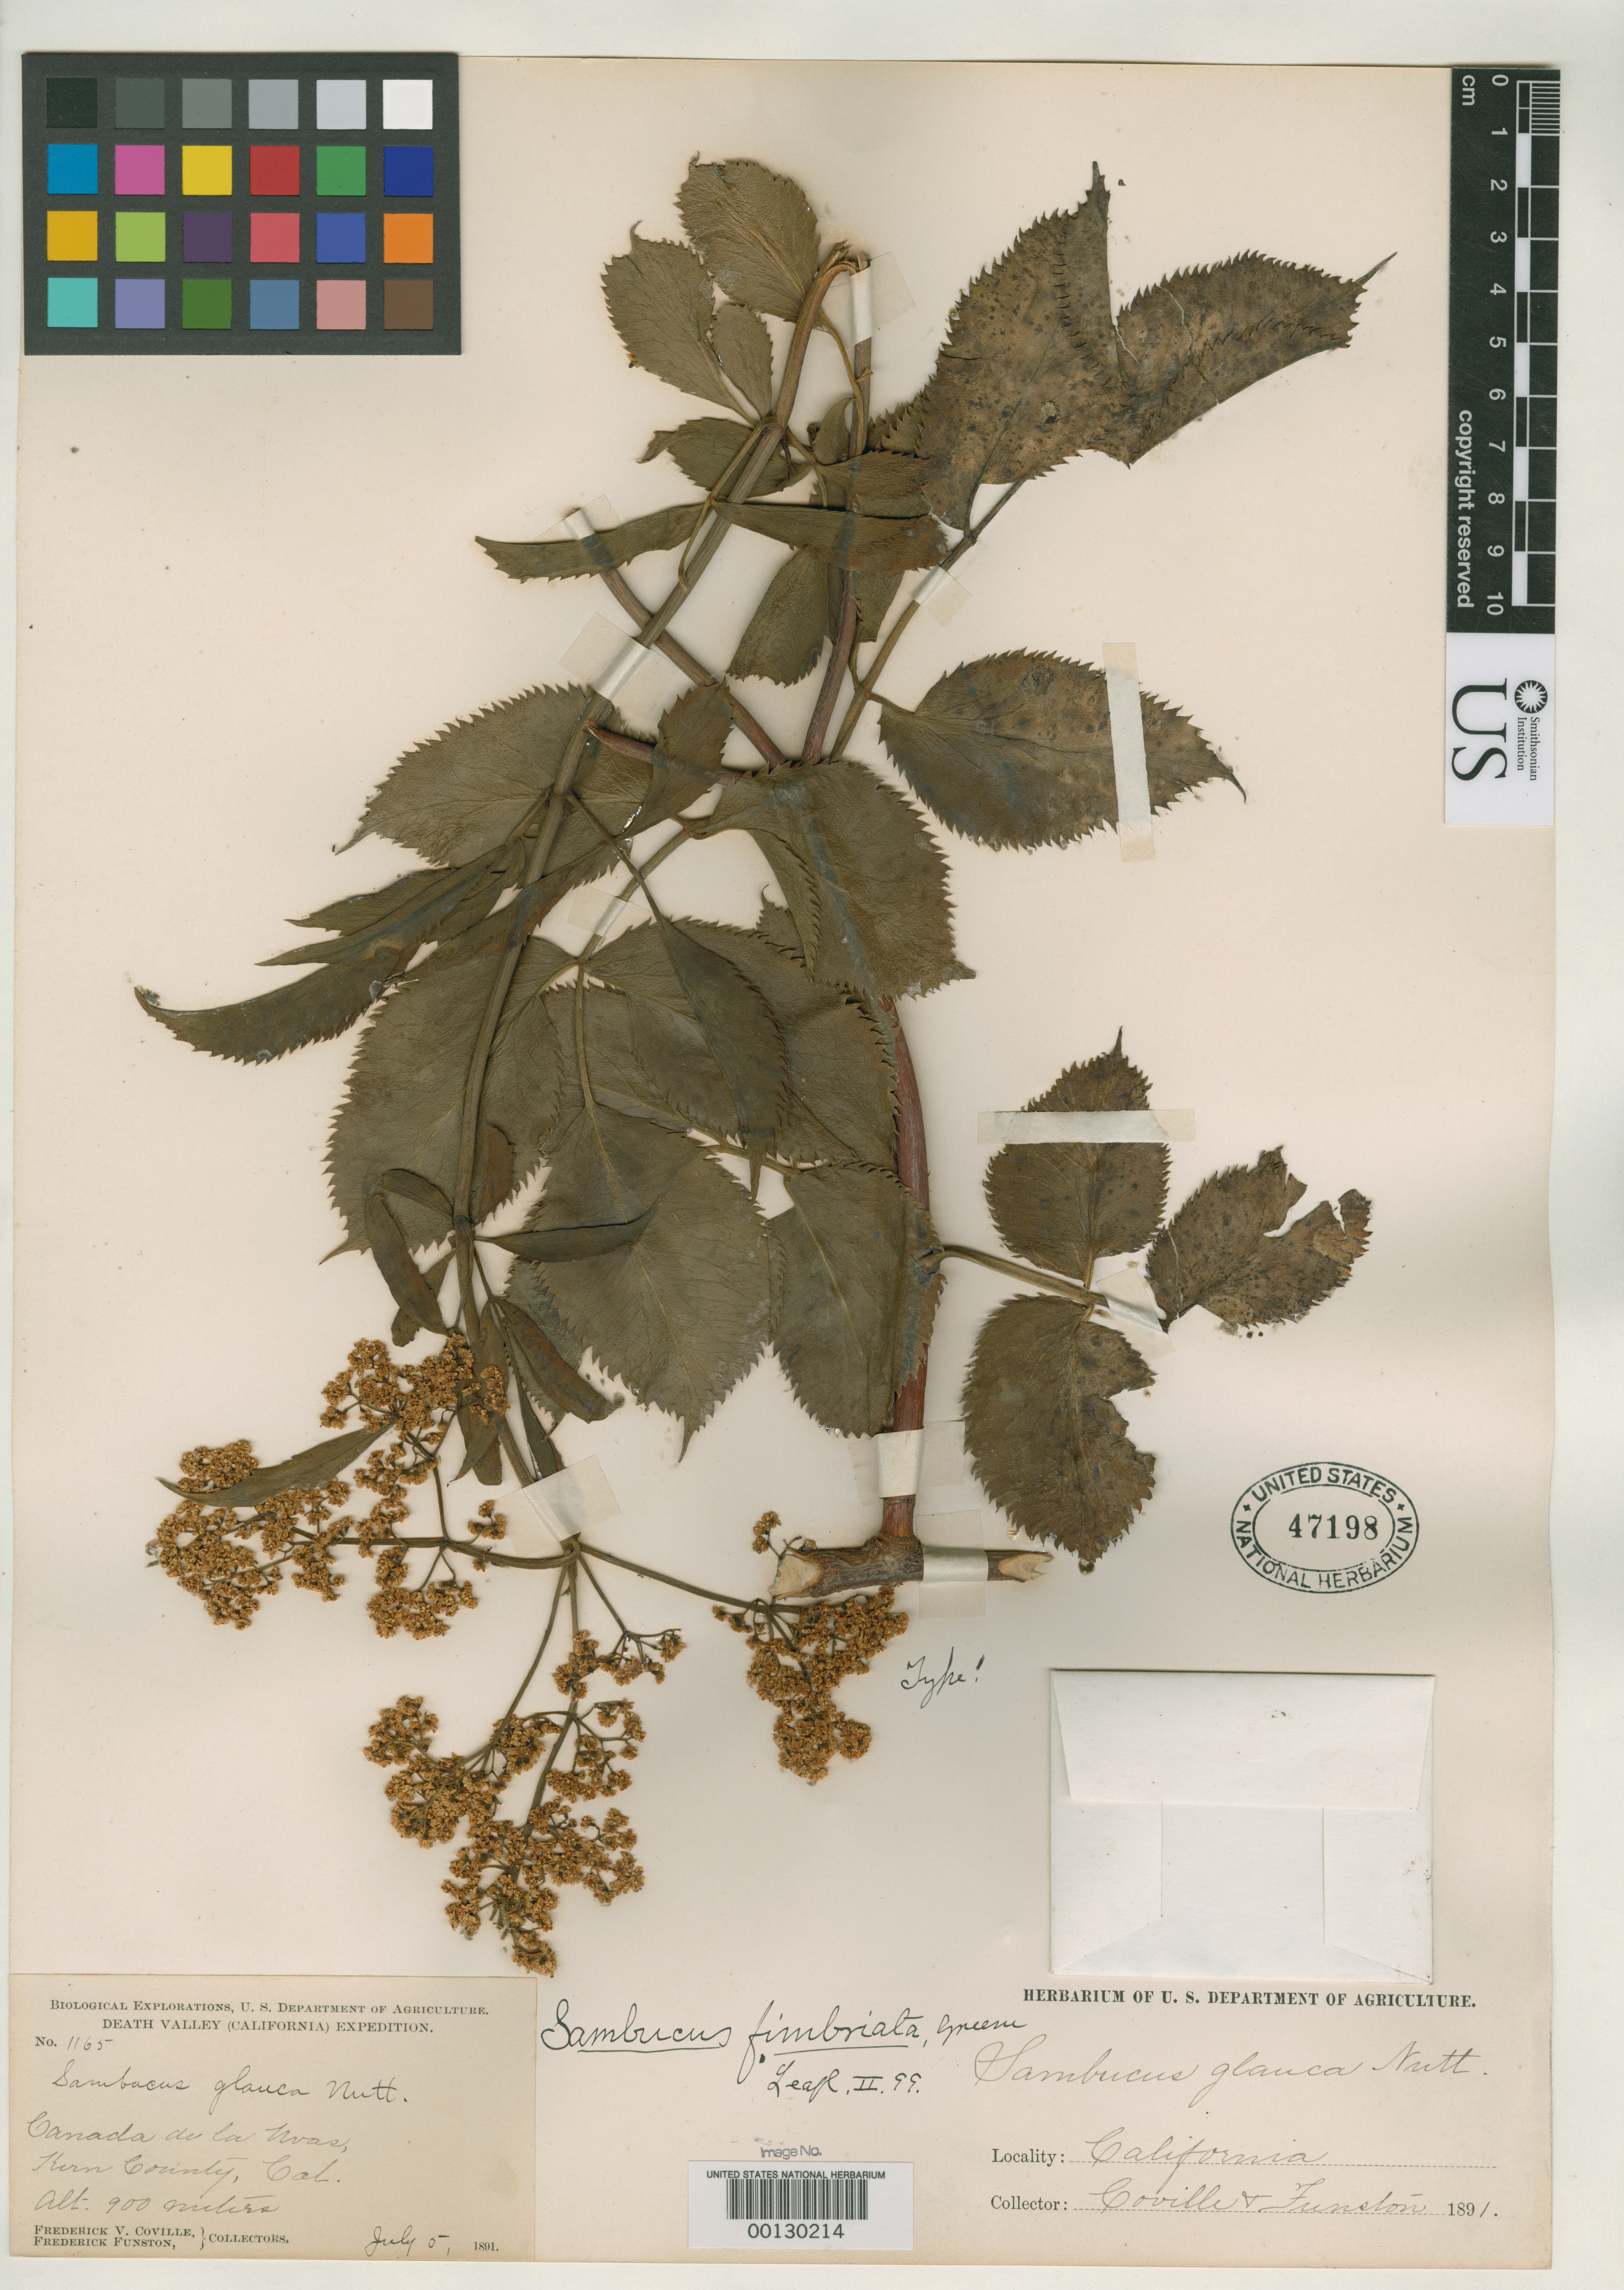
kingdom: Plantae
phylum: Tracheophyta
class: Magnoliopsida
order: Dipsacales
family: Viburnaceae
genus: Sambucus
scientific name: Sambucus fimbriata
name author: Greene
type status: Isotype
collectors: F. V. Coville & F. Funston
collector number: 1165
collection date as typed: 05 Jul 1900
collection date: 1900-07-05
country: United States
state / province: California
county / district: Kern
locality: Mountains de Las [?] Canada de Las Uvas. [= Grapevine Peak, Grapevine Canyon?].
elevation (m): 823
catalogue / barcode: US 47198